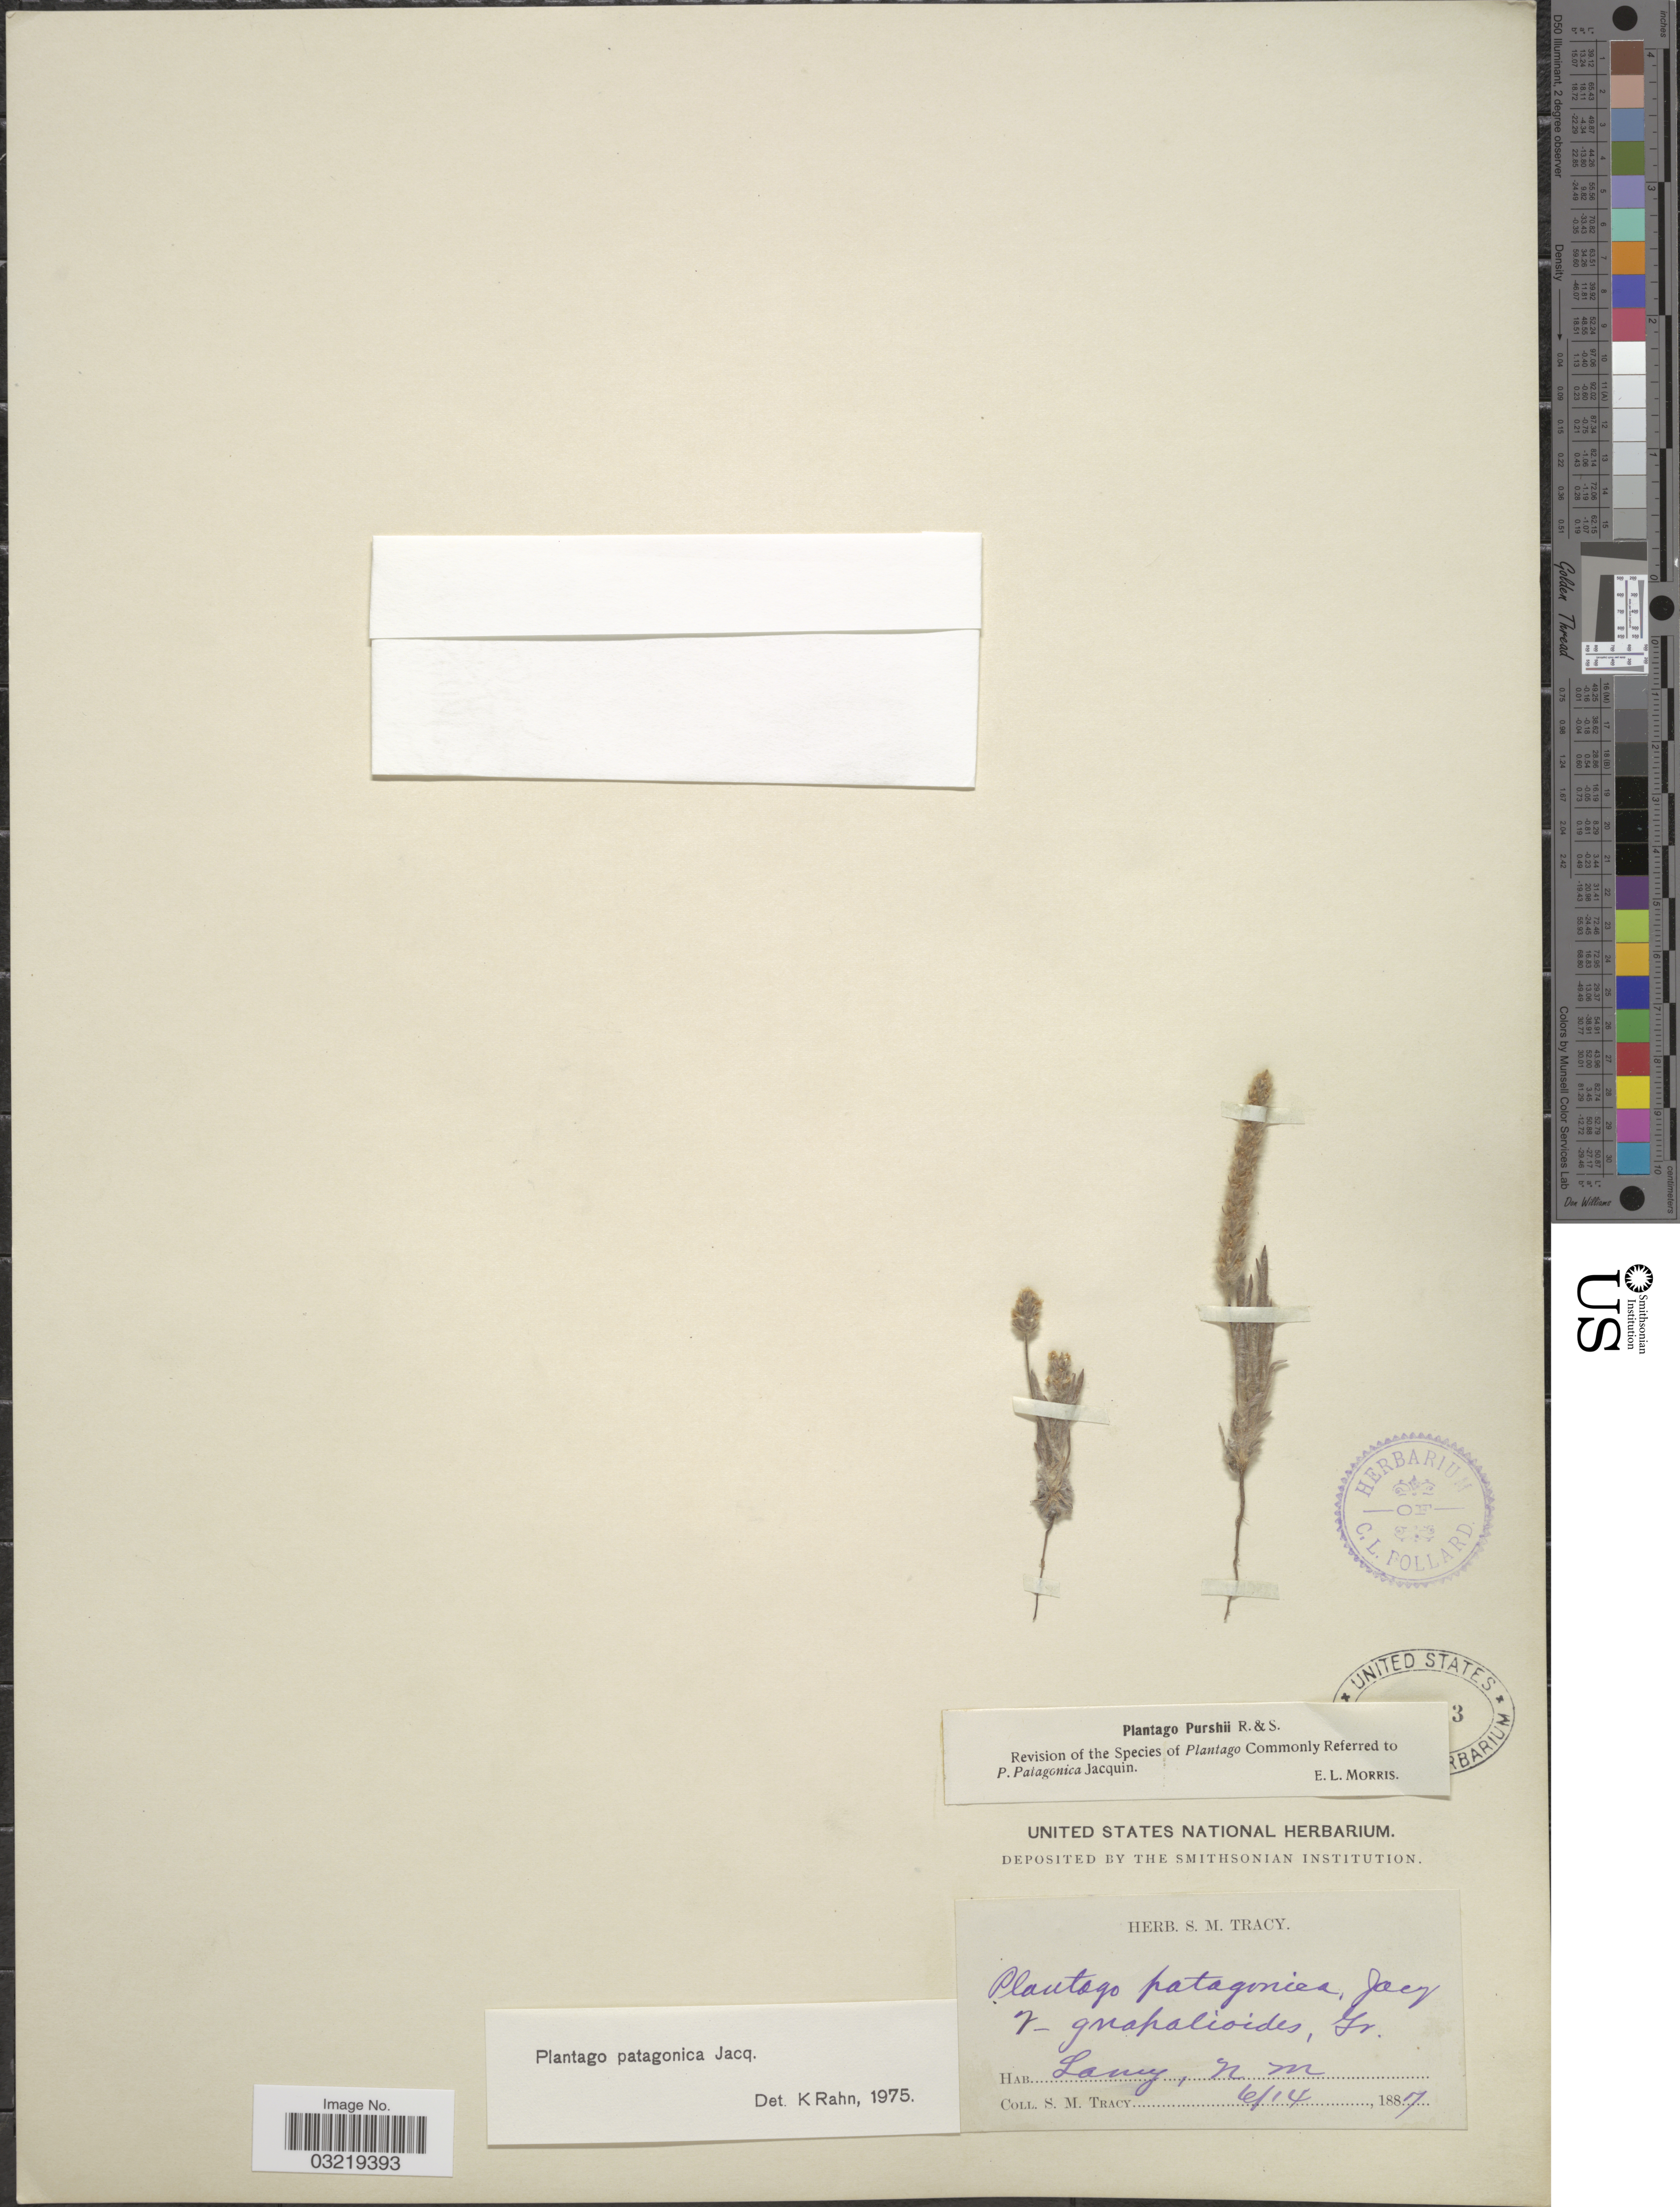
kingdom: Plantae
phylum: Tracheophyta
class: Magnoliopsida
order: Lamiales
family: Plantaginaceae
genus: Plantago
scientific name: Plantago patagonica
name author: Jacq.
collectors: S. M. Tracy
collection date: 1887-06-14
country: United States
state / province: New Mexico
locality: Lamy.